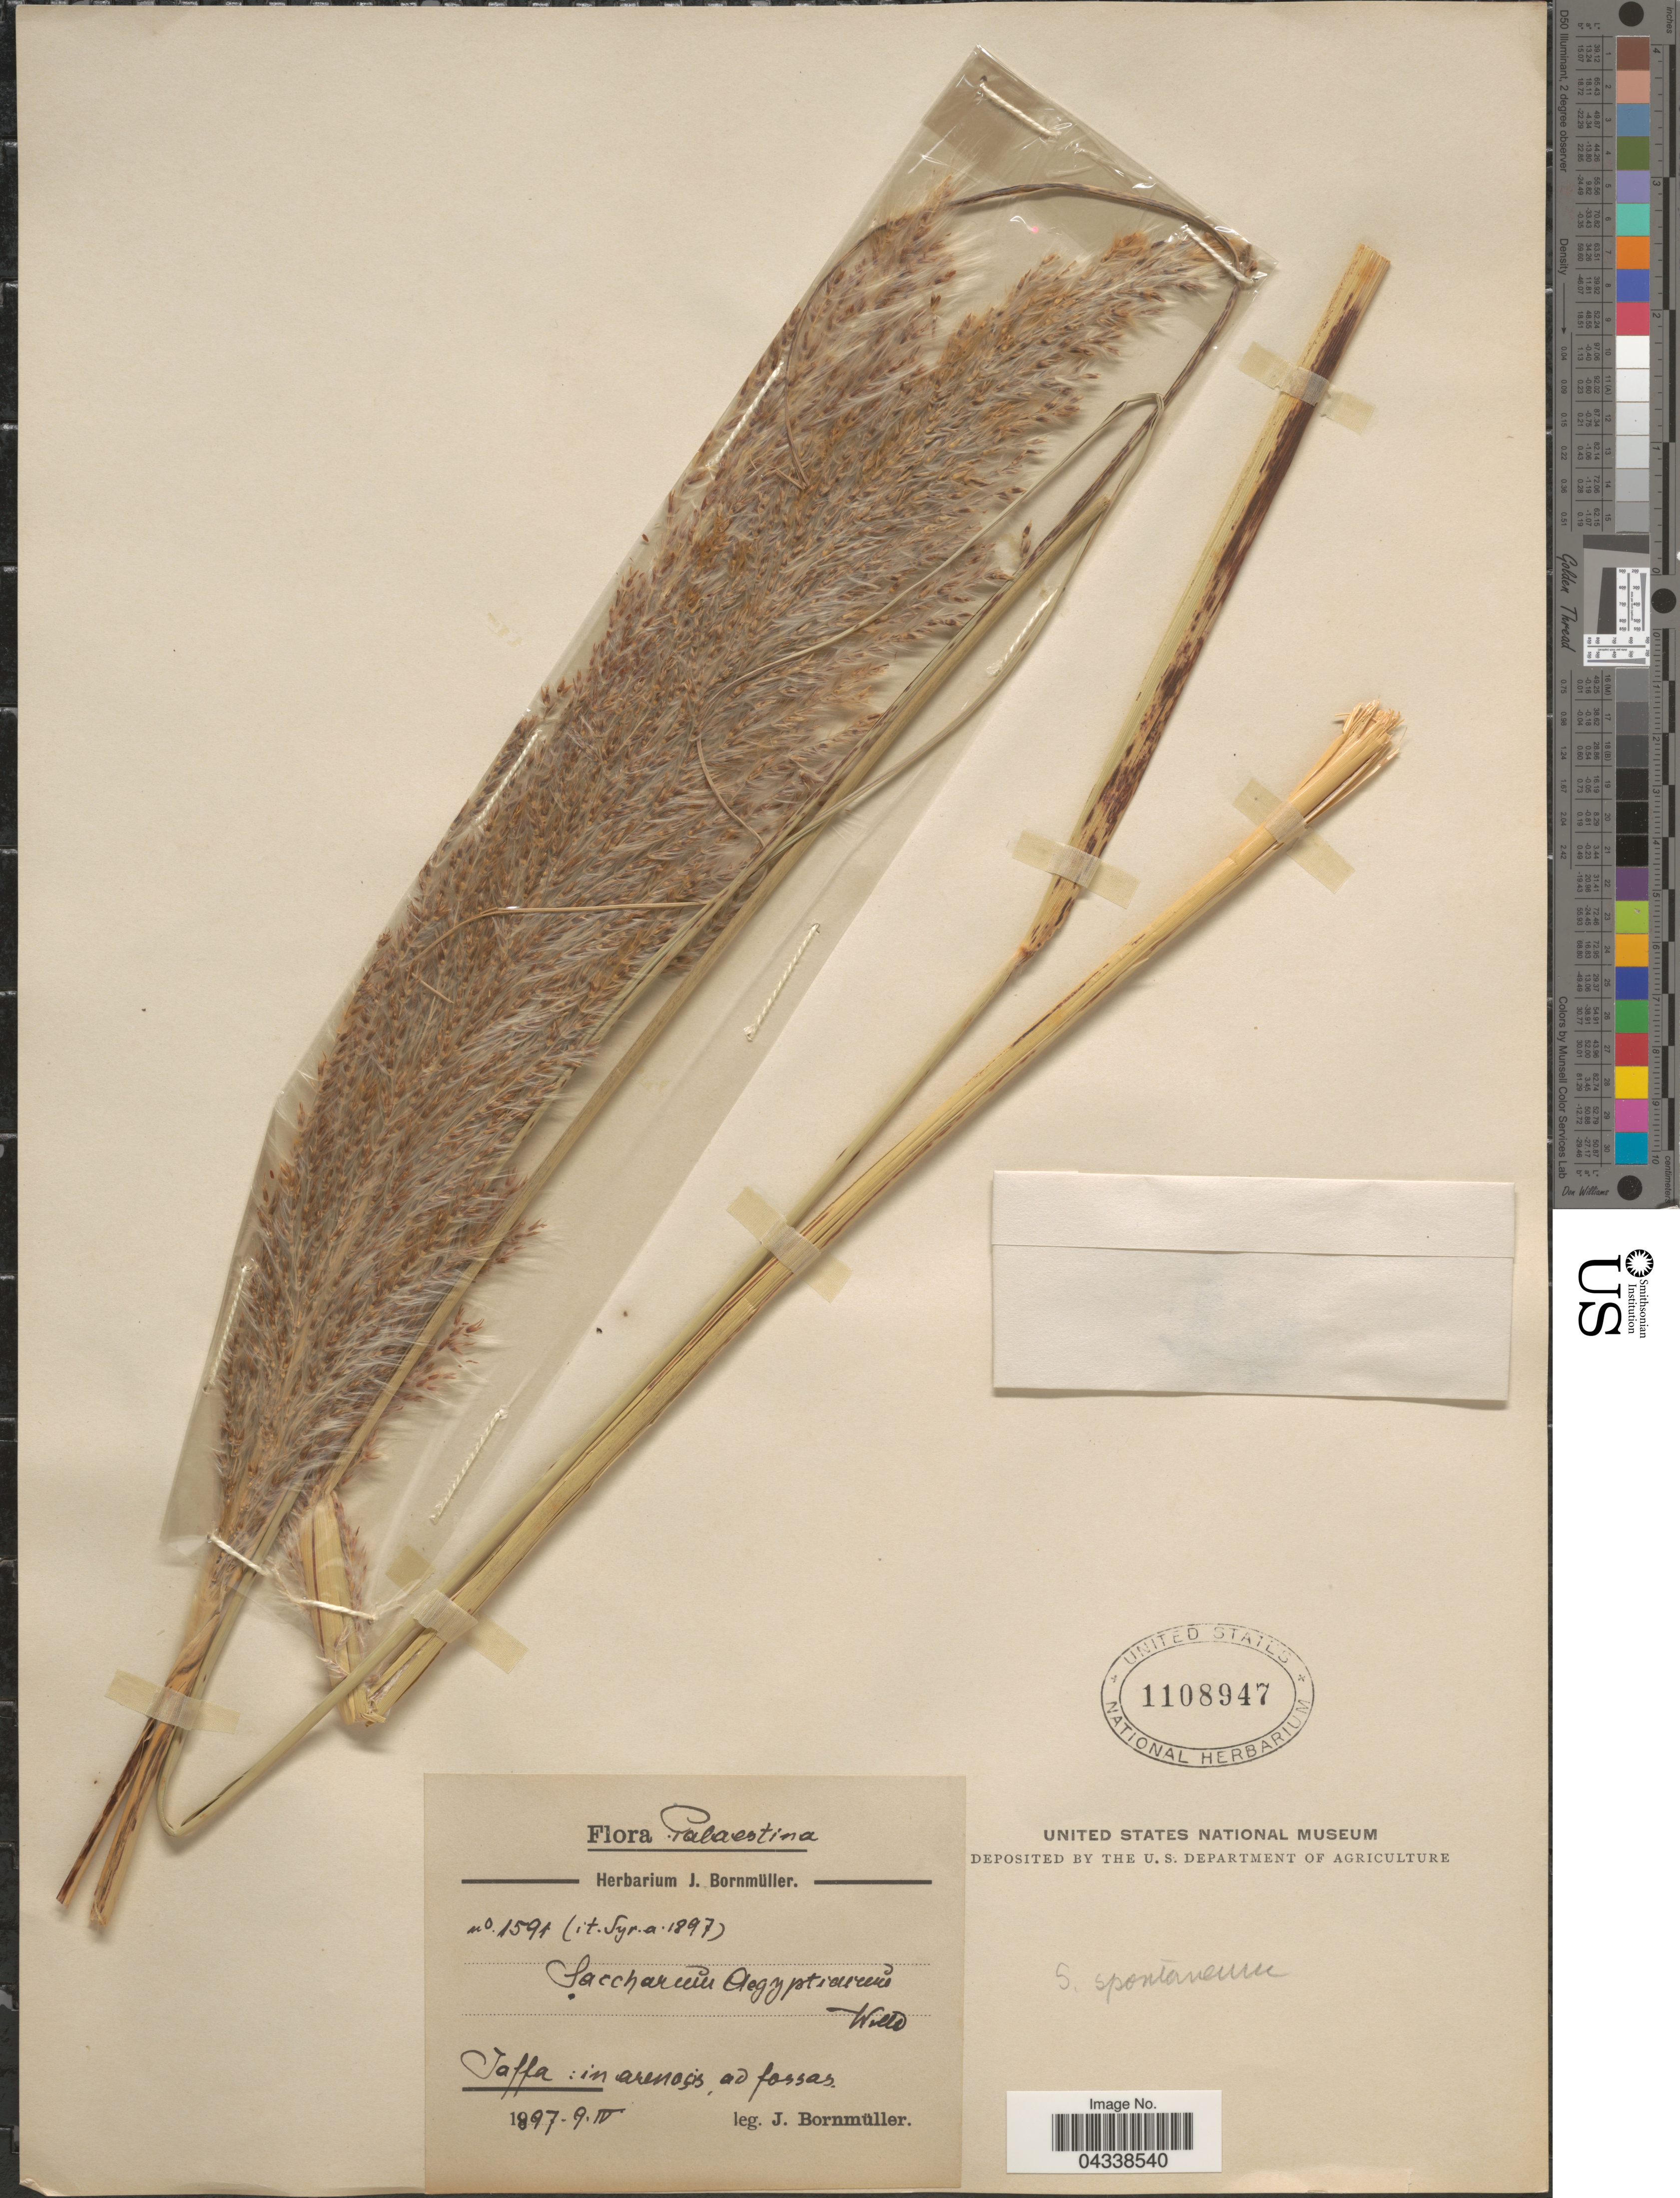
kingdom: Plantae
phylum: Tracheophyta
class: Liliopsida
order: Poales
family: Poaceae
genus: Saccharum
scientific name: Saccharum spontaneum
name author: L.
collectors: J. Bornmüller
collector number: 1591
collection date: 1897-04-09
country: Israel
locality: Palaestina. Jaffa: In arenosis, ad fosses.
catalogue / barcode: US 1108947